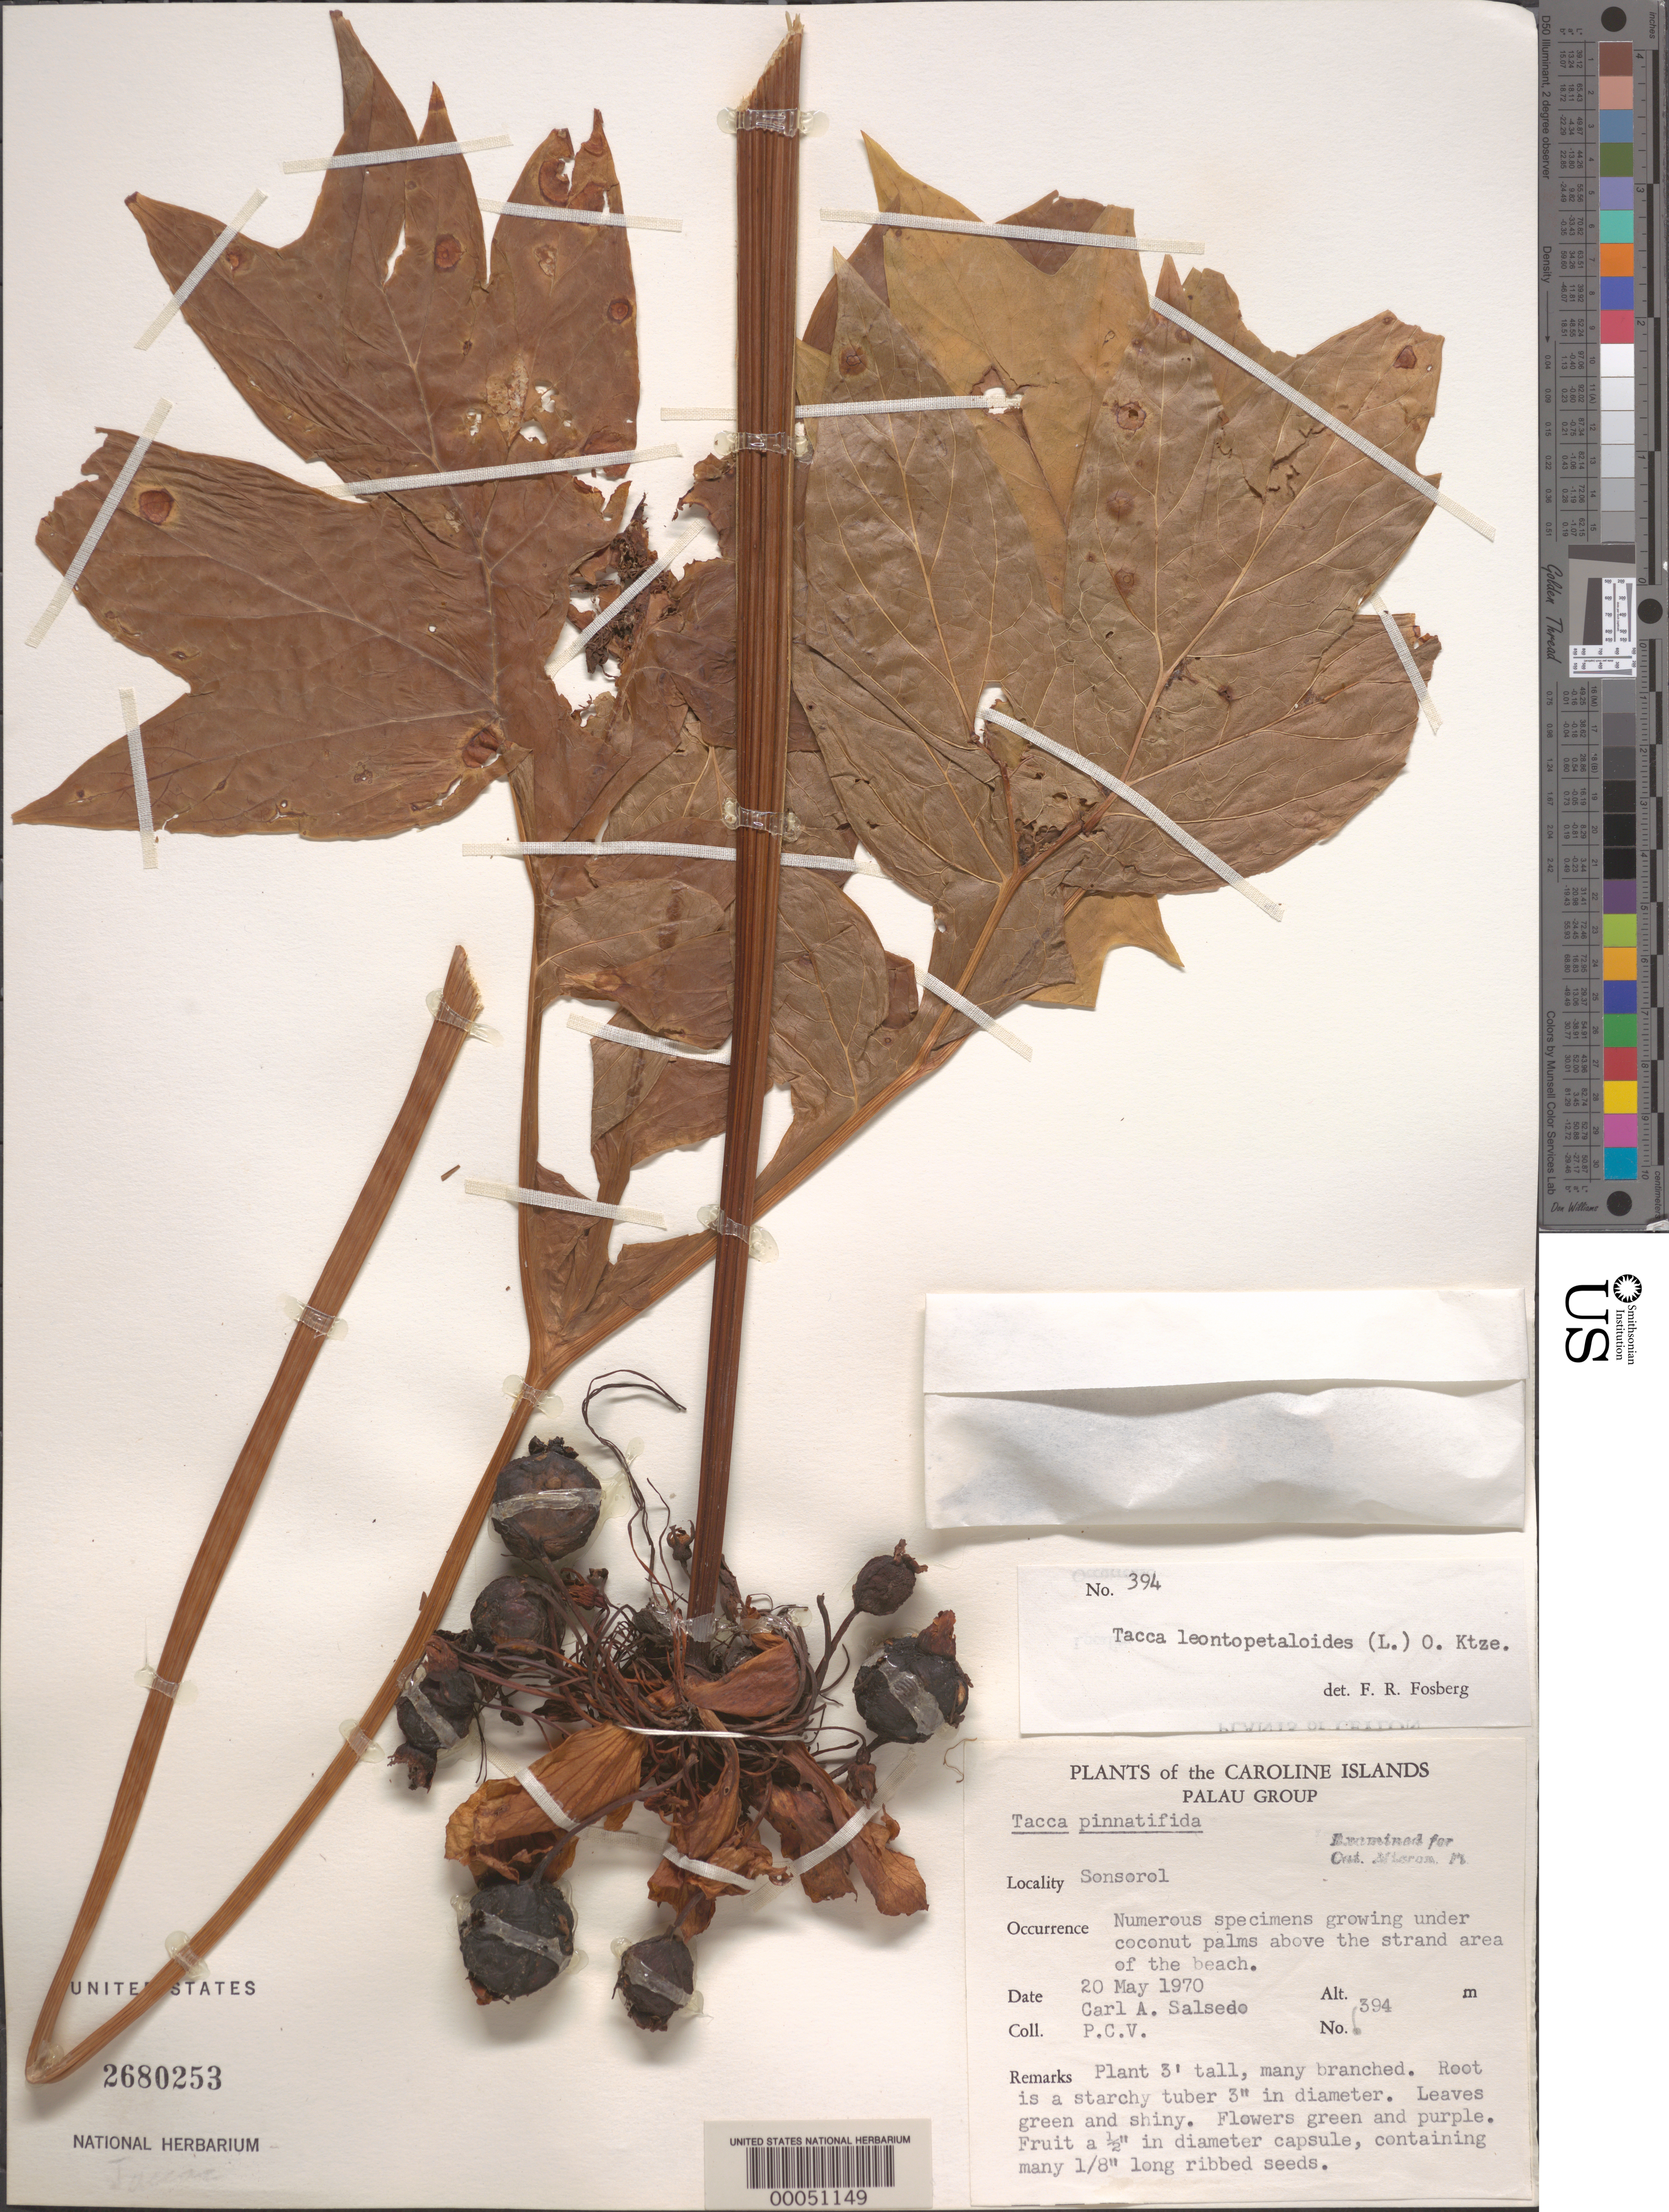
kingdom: Plantae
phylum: Tracheophyta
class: Liliopsida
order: Dioscoreales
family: Dioscoreaceae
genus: Tacca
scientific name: Tacca leontopetaloides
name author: (L.) Kuntze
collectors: C.A. Salsedo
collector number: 394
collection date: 1970-05-20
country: Palau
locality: The Caroline Islands. Palau Group. Sonsorol.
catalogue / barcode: US 2680253